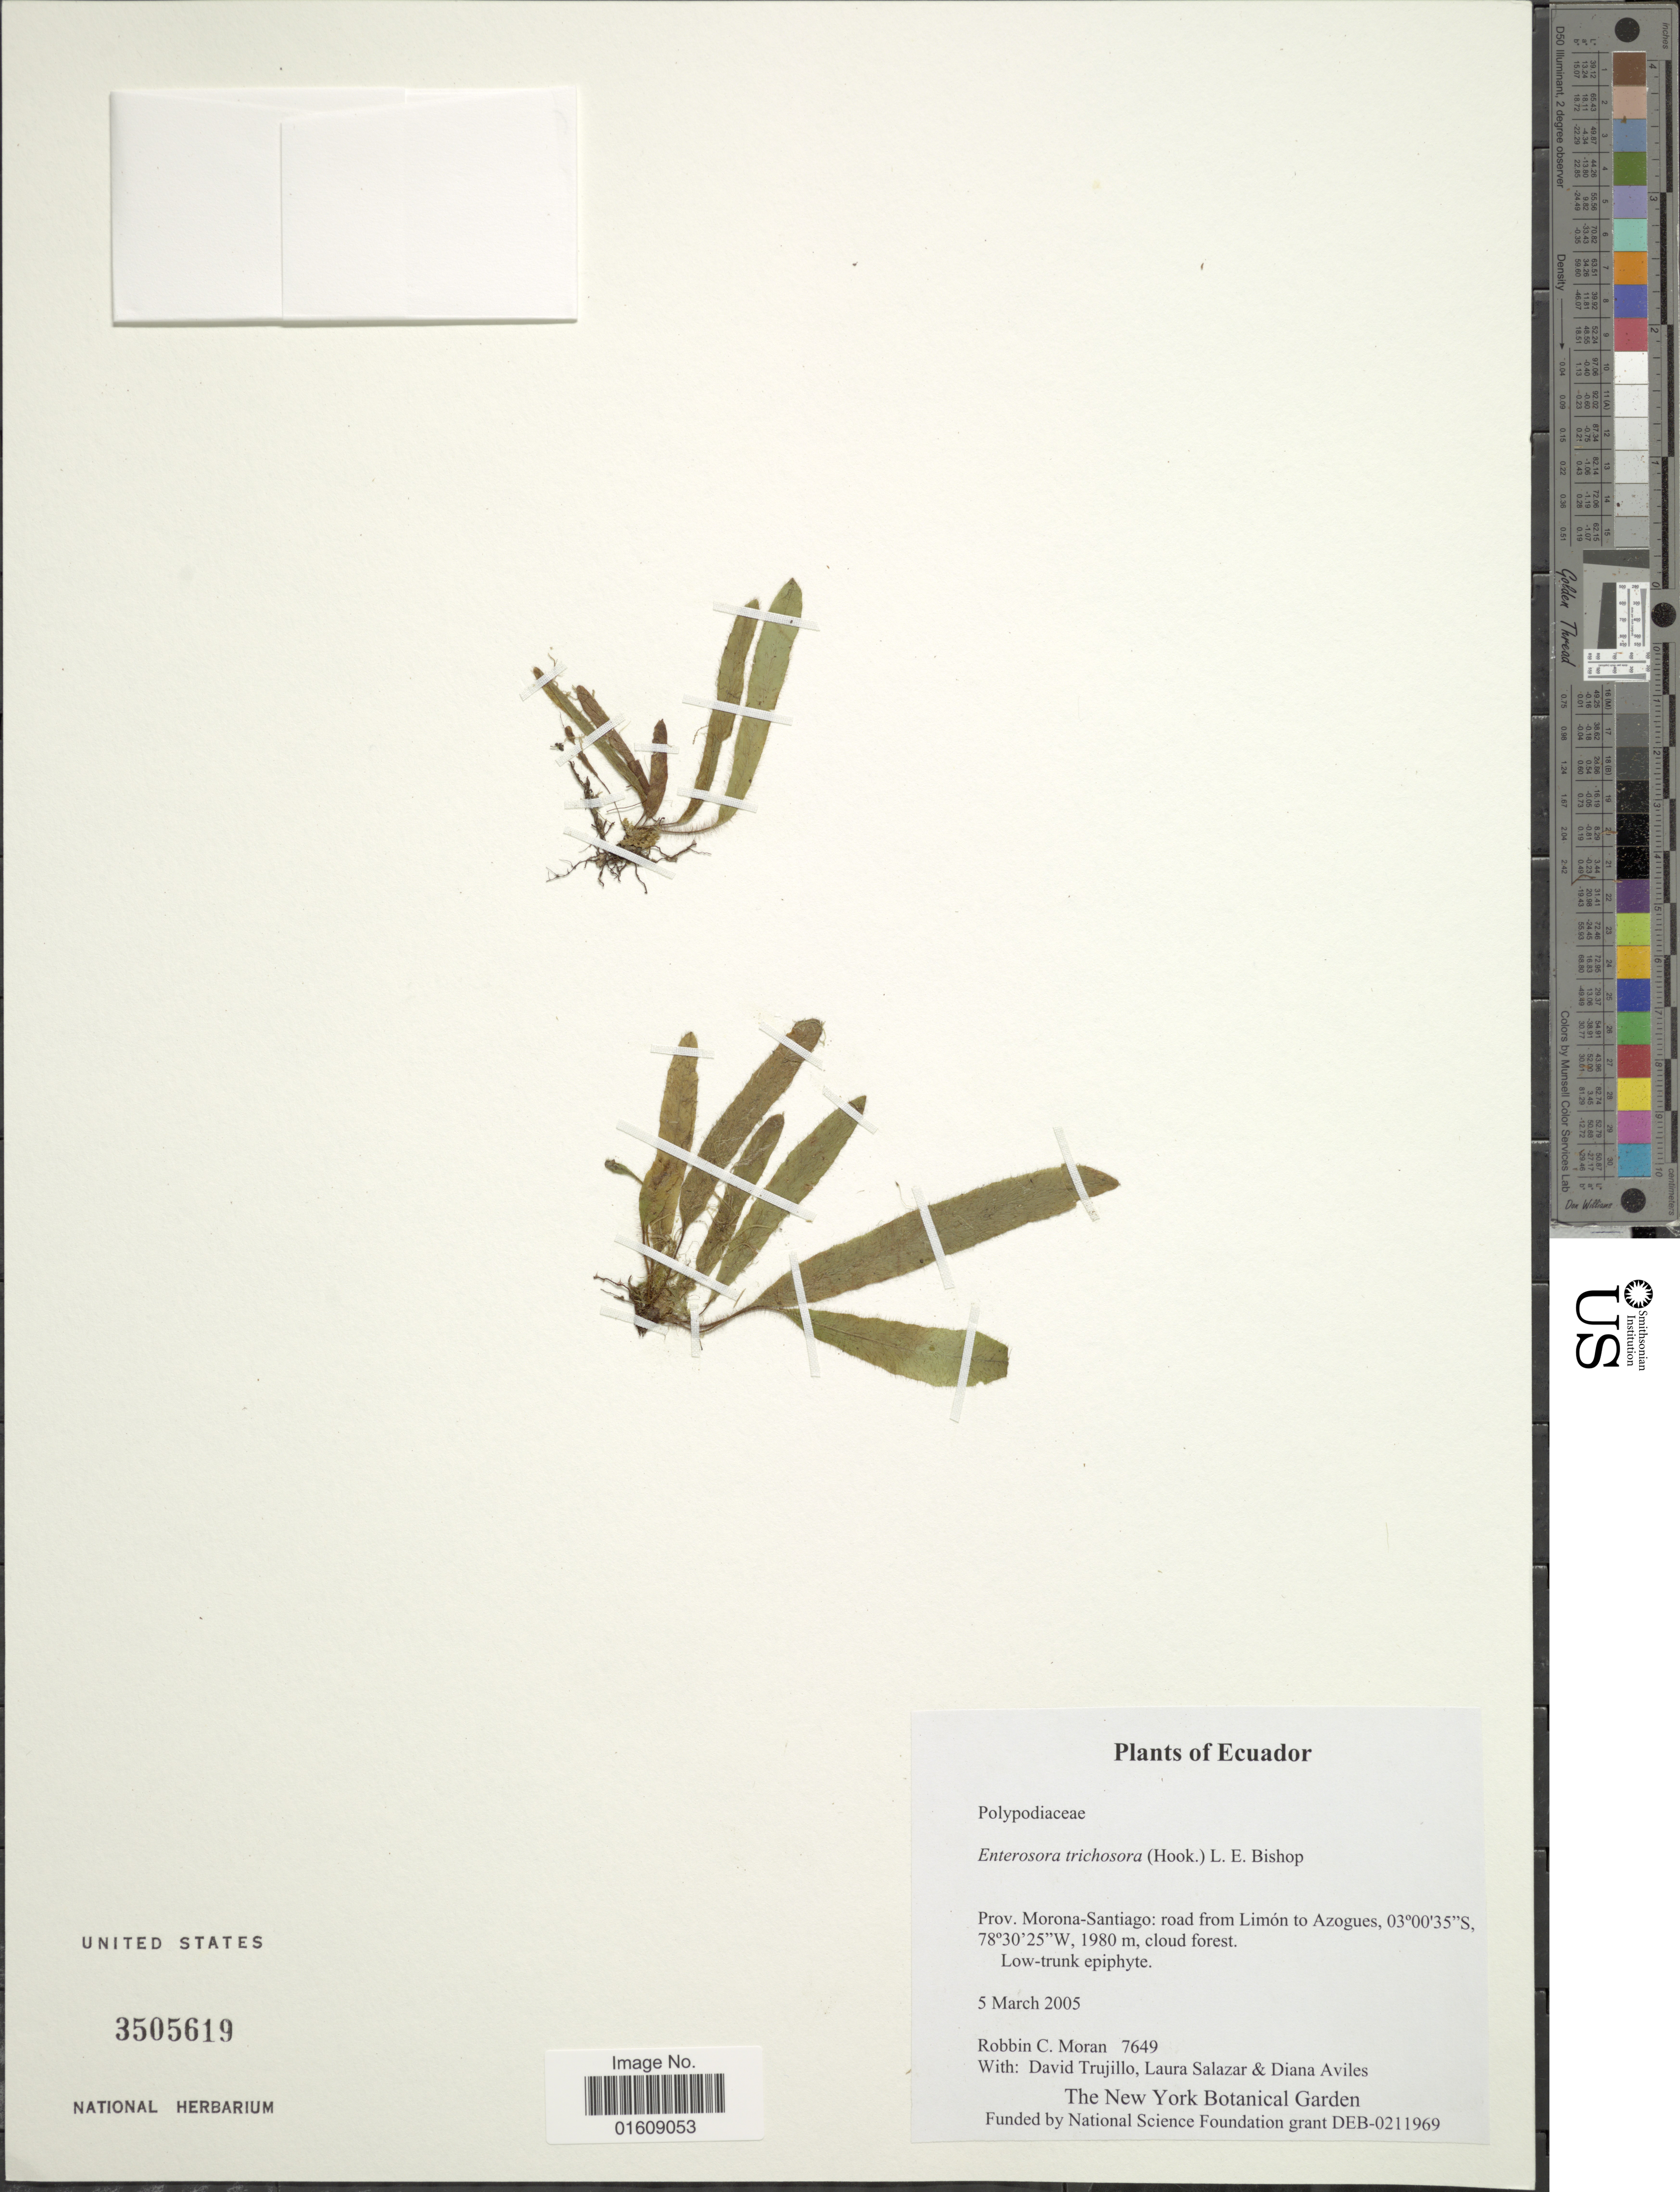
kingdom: Plantae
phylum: Tracheophyta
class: Polypodiopsida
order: Polypodiales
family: Polypodiaceae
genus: Enterosora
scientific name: Enterosora trichosora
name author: (Hook.) L.E. Bishop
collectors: R. C. Moran, D. Trujillo, L. Salazar & D. Aviles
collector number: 7649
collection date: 2005-03-05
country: Ecuador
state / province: Morona-Santiago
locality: Ecuador, Prov. Morona-Santiago: road from Limón to Azogues.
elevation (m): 1980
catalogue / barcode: US 3505619